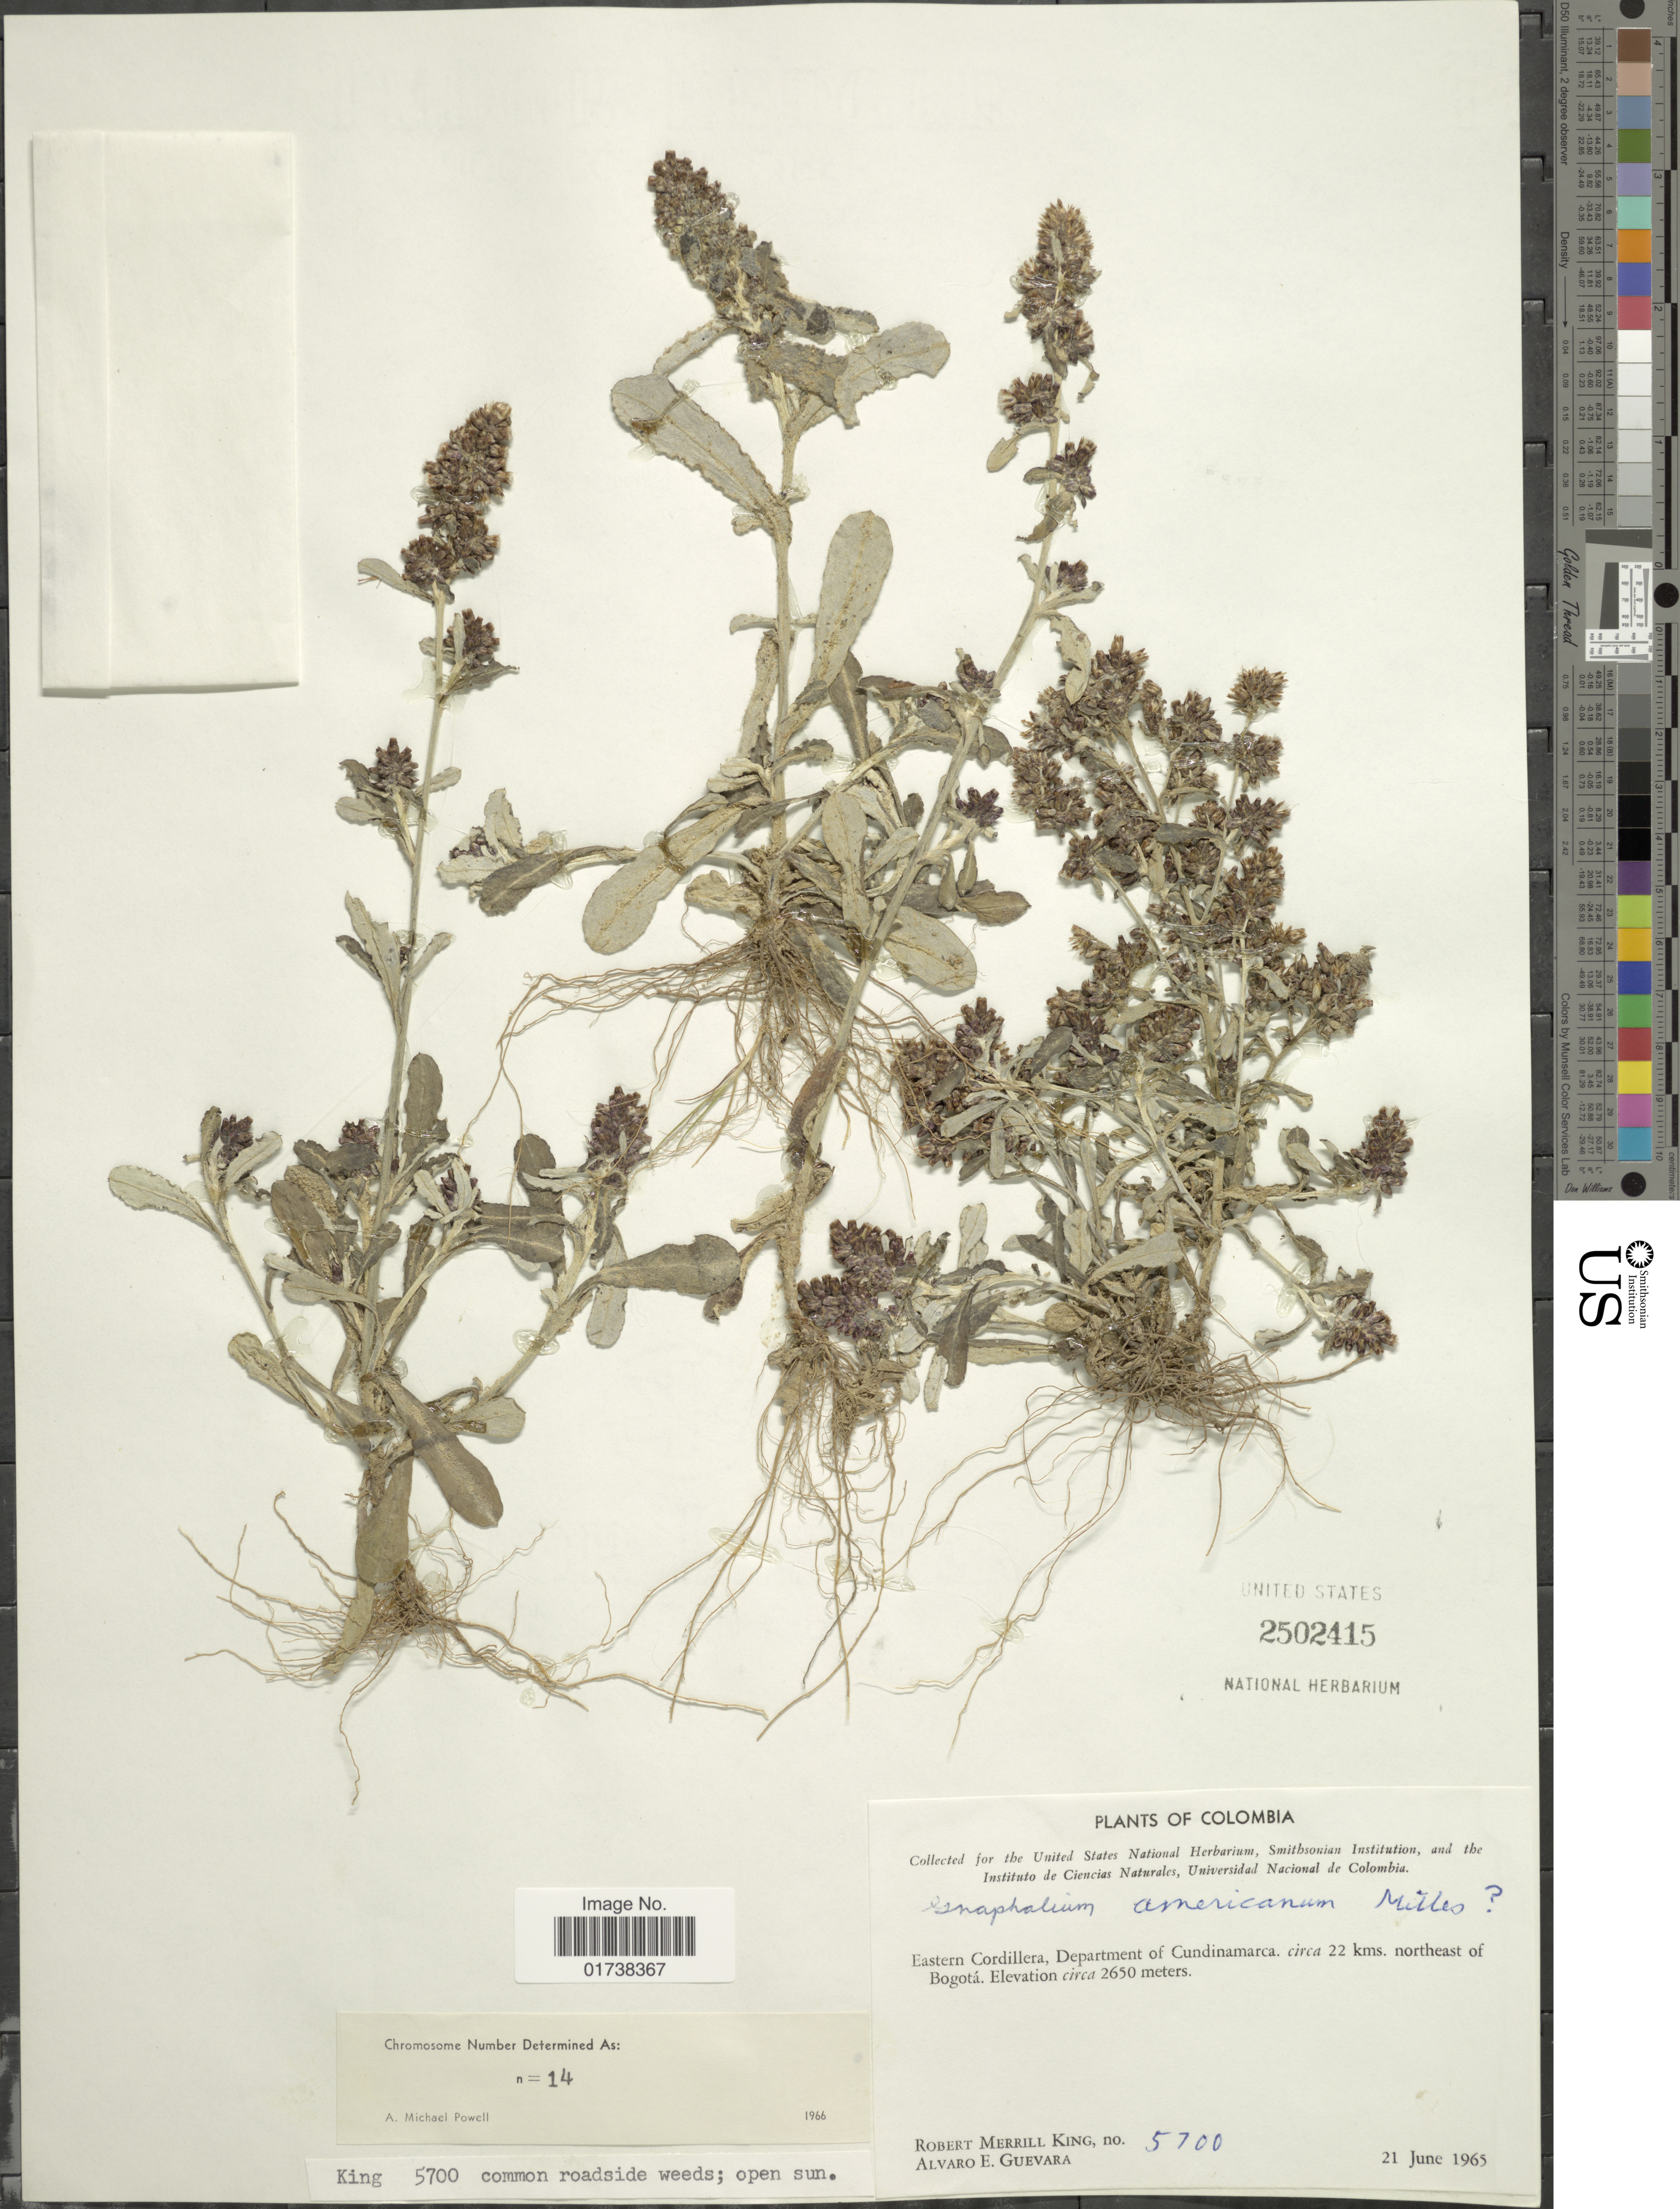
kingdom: Plantae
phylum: Tracheophyta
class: Magnoliopsida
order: Asterales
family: Asteraceae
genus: Gamochaeta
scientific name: Gamochaeta americana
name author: (Mill.) Wedd.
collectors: R. M. King & A. E. Guevara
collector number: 5700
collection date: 1965-06-21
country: Colombia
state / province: Cundinamarca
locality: Eastern Cordillera, Departmento of Cundinamarca, circa 22 kms northeast of Bogota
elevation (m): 2650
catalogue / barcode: US 2502415